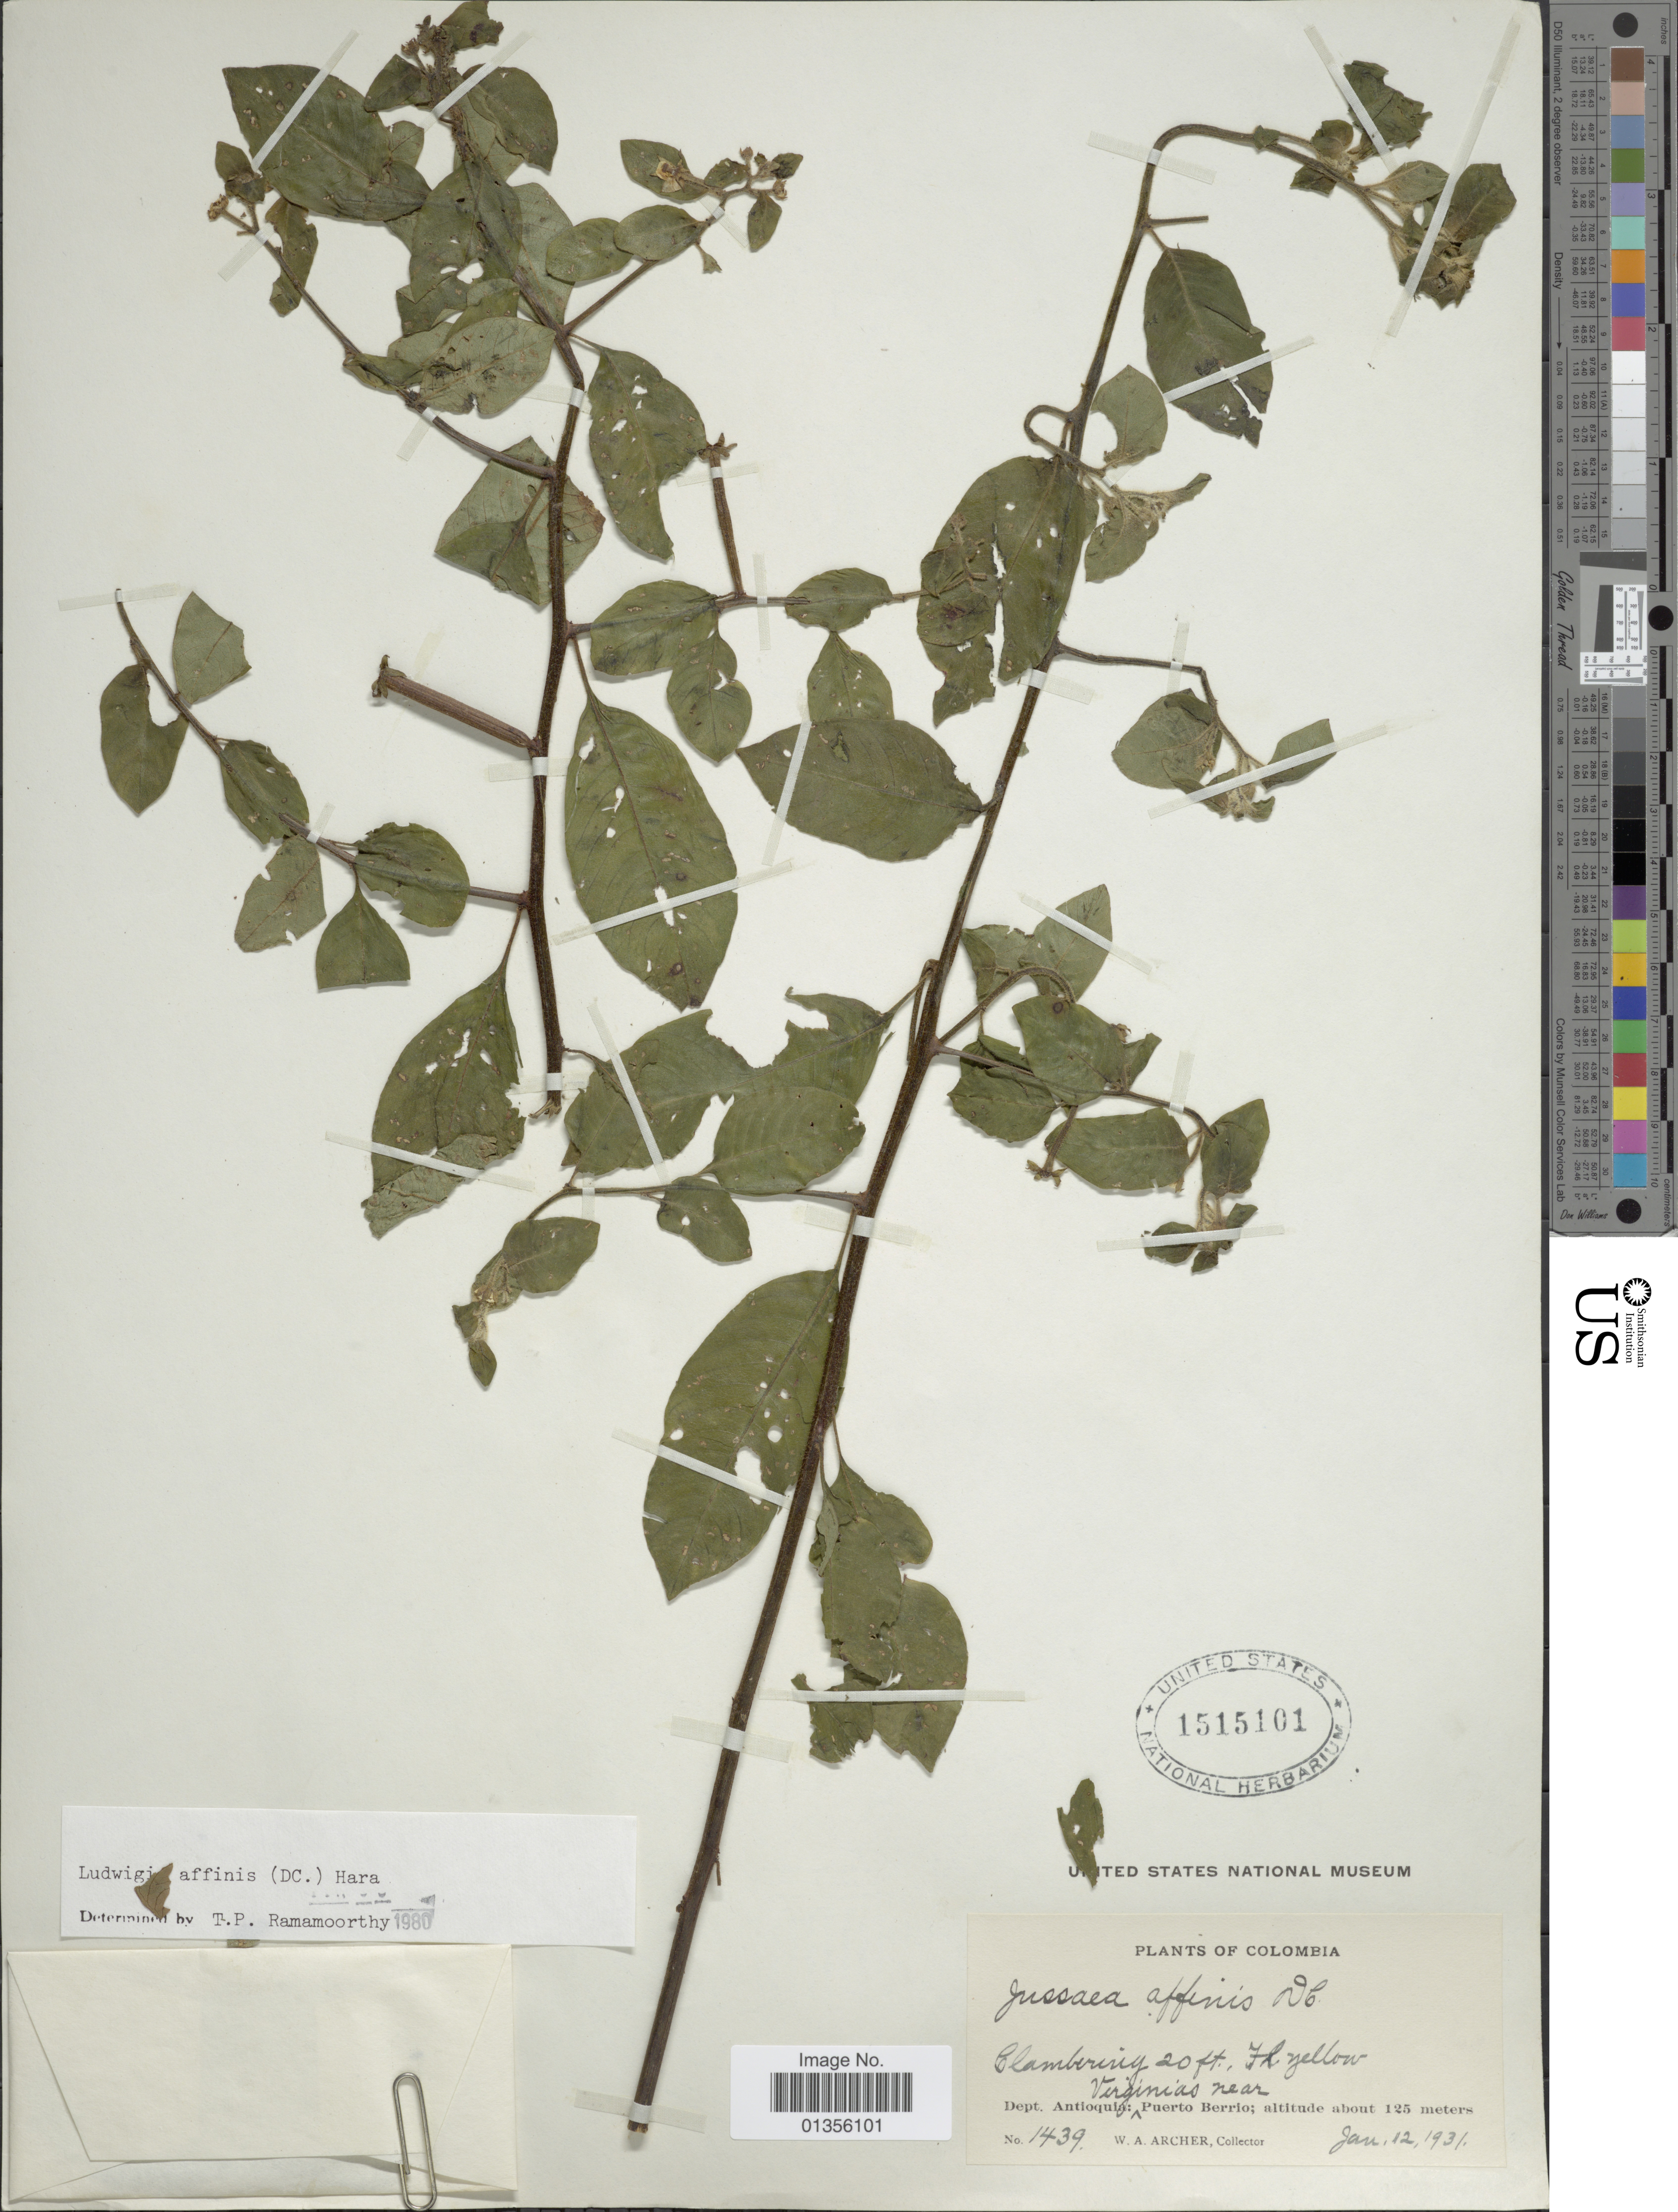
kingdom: Plantae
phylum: Tracheophyta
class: Magnoliopsida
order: Myrtales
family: Onagraceae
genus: Ludwigia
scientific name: Ludwigia affinis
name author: (DC.) H. Hara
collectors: W. A. Archer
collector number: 1439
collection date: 1931-01-12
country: Colombia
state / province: Antioquia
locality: Virginias near Puerto Berrio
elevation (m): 125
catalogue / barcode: US 1515101